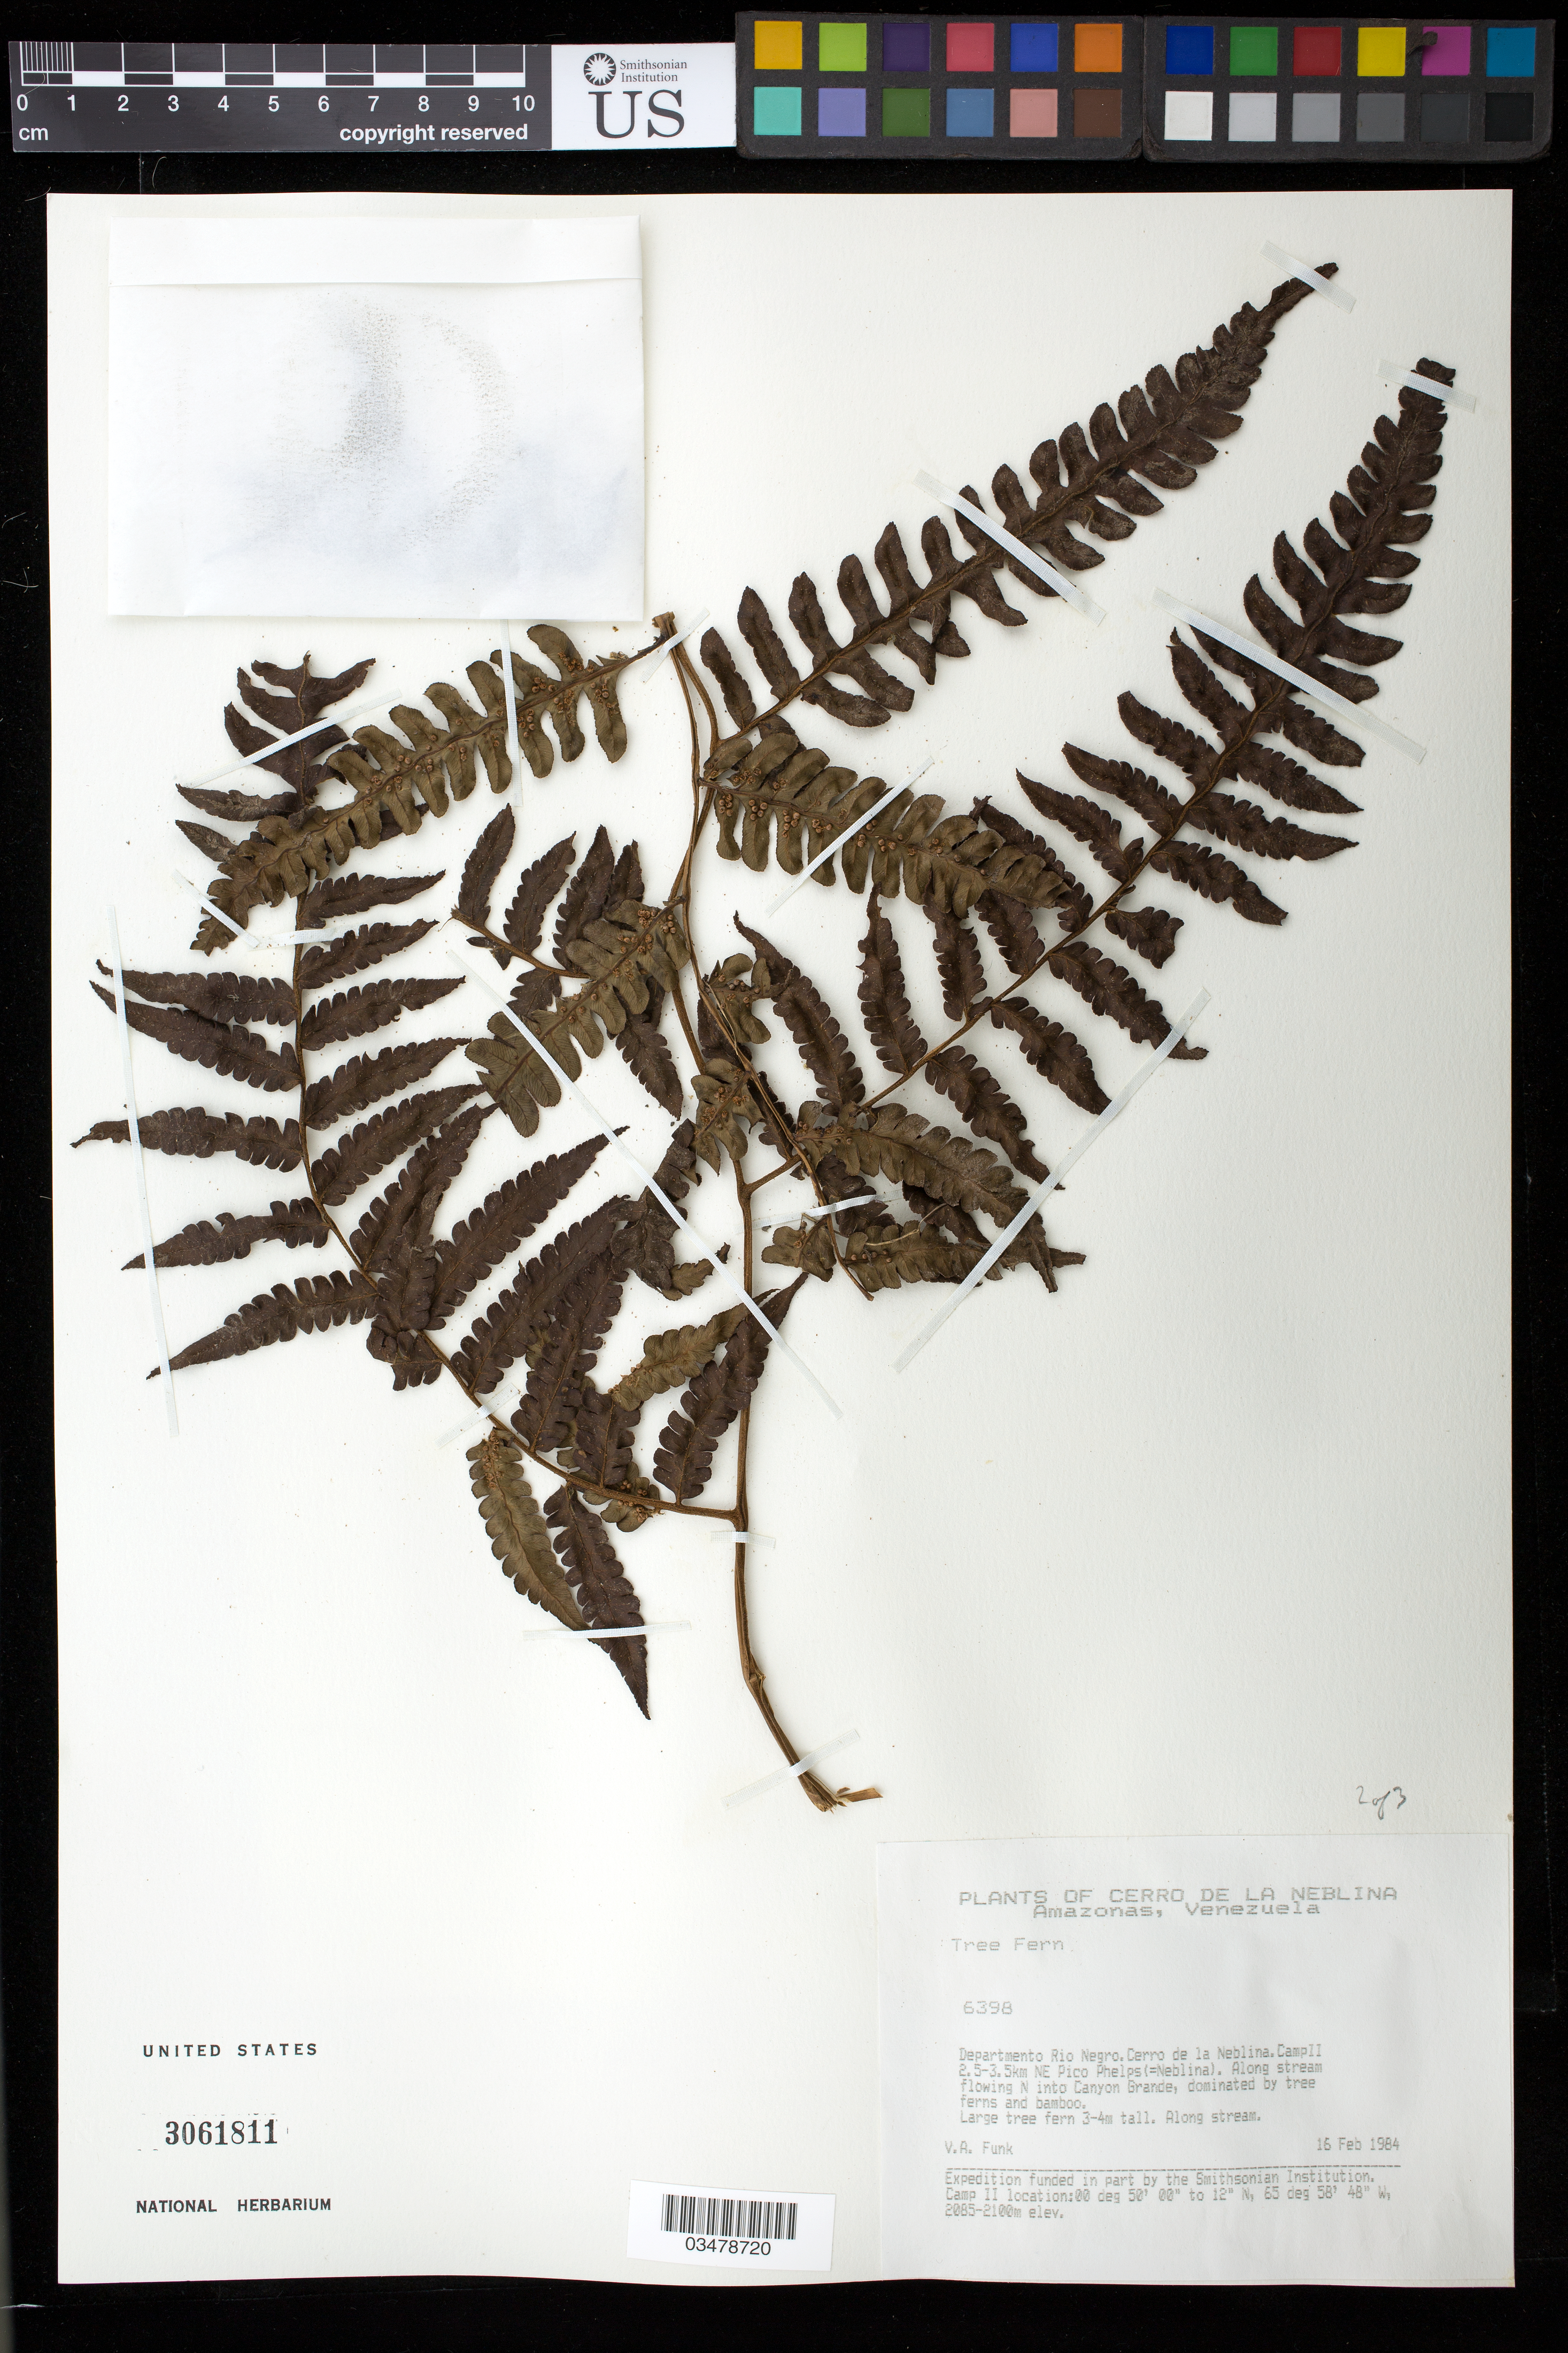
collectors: V. Funk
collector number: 6398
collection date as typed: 16-Feb-84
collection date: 1984-02-16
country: Venezuela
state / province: Amazonas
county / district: Río Negro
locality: Cerro de la Neblina, Camp II 2.5-3.5 km NE Pico Phelps (=Neblina)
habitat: Along stream flowing N into Canyon Grande, dominated by tree ferns and bamboo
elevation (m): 2085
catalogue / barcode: US 3061811